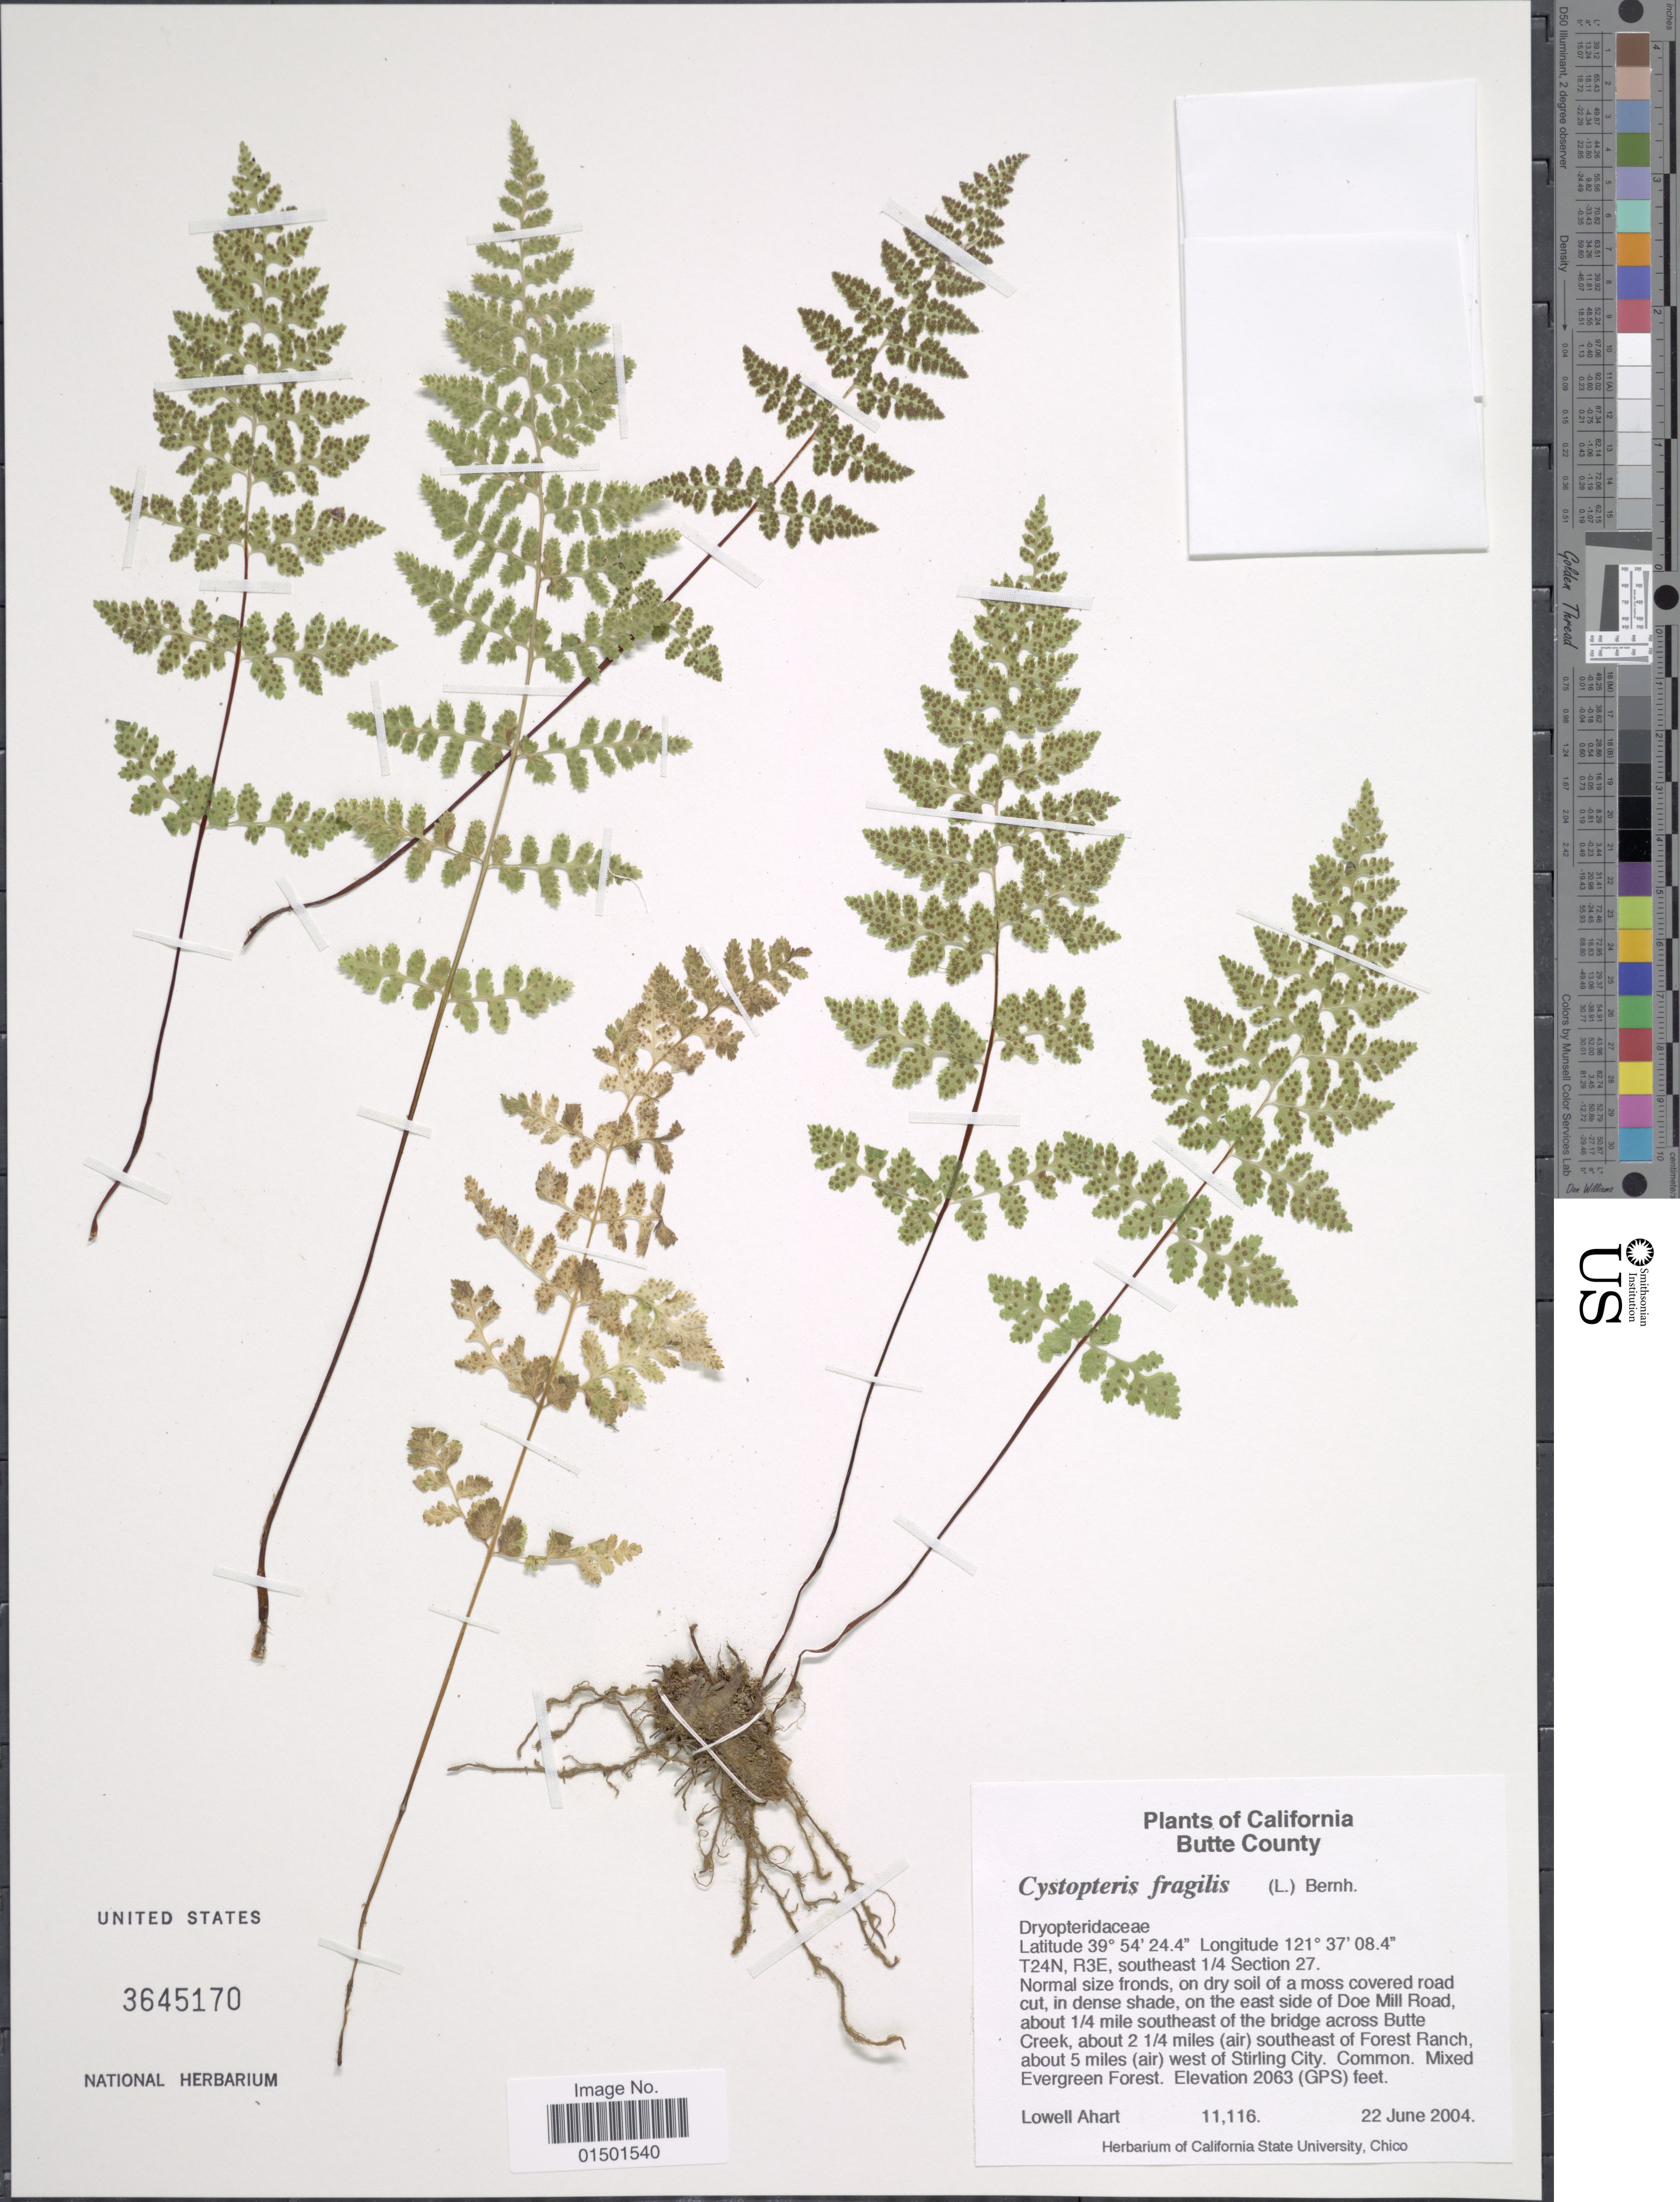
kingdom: Plantae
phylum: Tracheophyta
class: Polypodiopsida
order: Polypodiales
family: Cystopteridaceae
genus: Cystopteris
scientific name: Cystopteris fragilis var. fragilis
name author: (L.) Bernh.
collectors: L. Ahart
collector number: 11116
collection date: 2004-06-22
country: United States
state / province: California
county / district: Butte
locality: Butte County. T24N, R3E, southeast 1/4 Section 27. on the east side of Doe Mill Road, about 1/4 mile southeast of the bridge across Butte Creek, about 2 1/4 miles (air) west of Stirling City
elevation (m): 629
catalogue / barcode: US 3645170